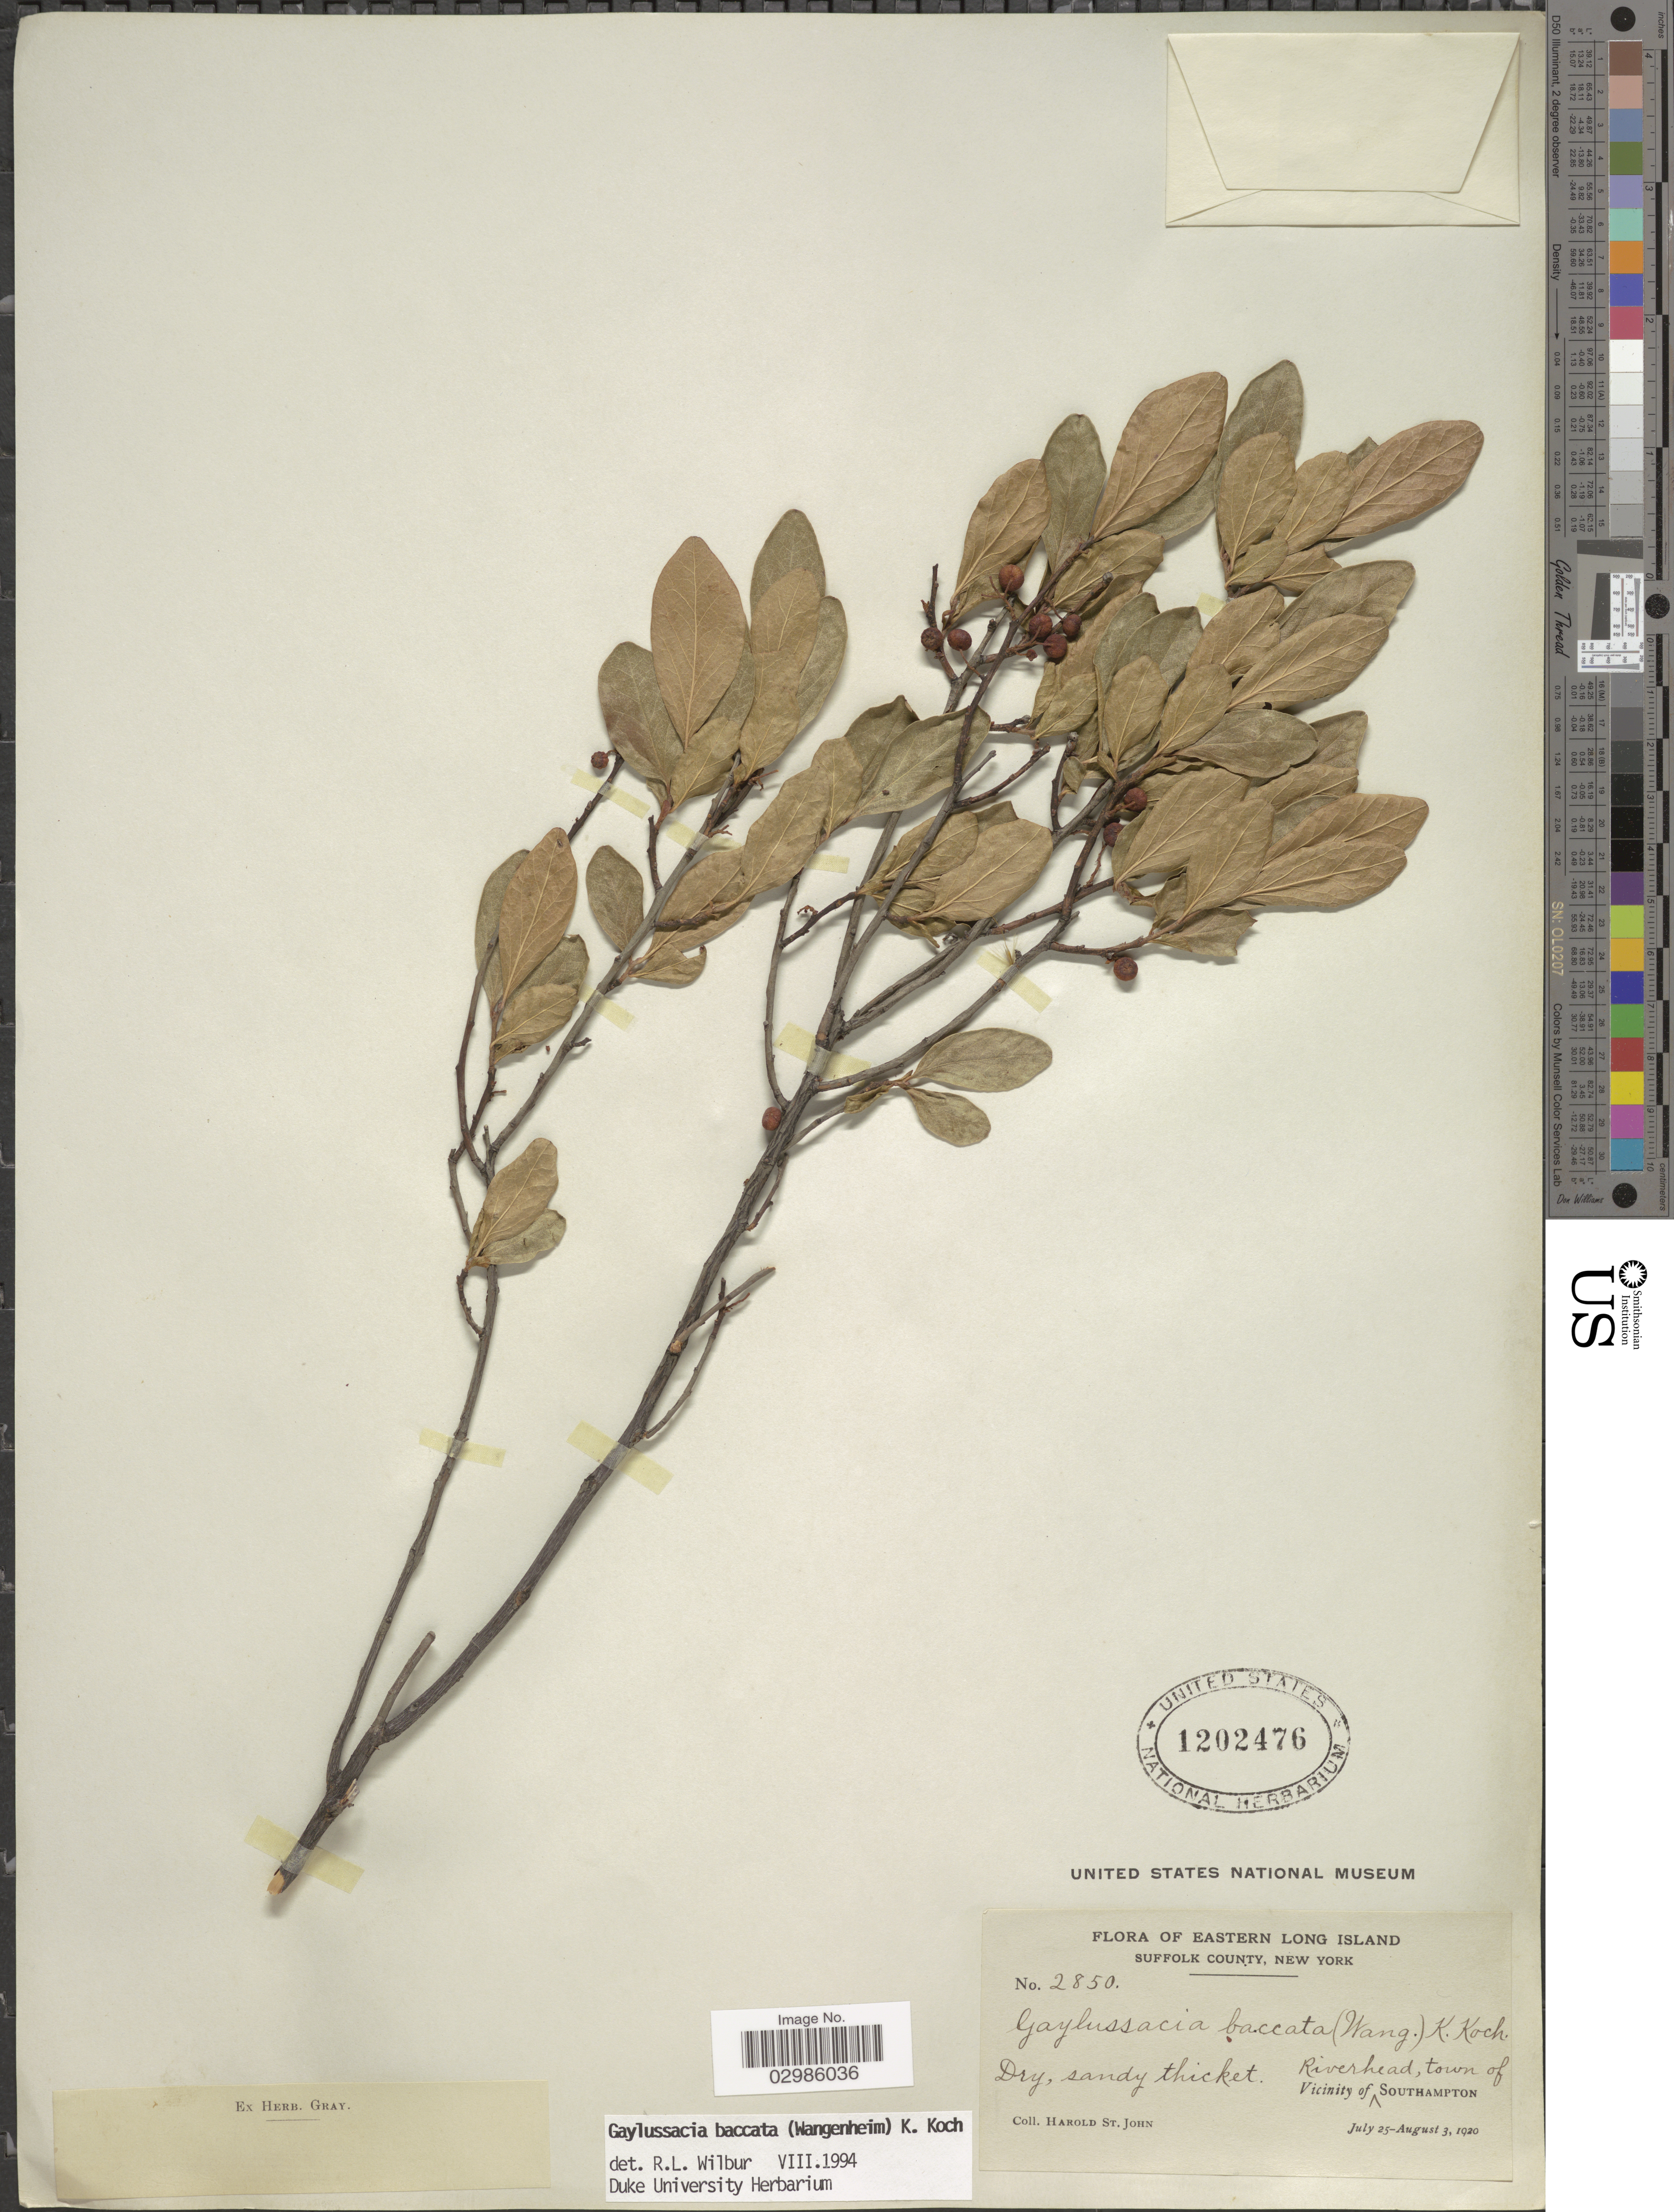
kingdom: Plantae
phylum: Tracheophyta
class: Magnoliopsida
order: Ericales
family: Ericaceae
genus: Gaylussacia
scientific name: Gaylussacia baccata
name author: (Wangenh.) K. Koch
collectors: H. St. John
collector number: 2850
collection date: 1920-07-25/1920-08-03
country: United States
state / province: New York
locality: Eastern Long Island. Suffolk County. Vicinity of Riverhead, town of Southampton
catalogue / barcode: US 1202476